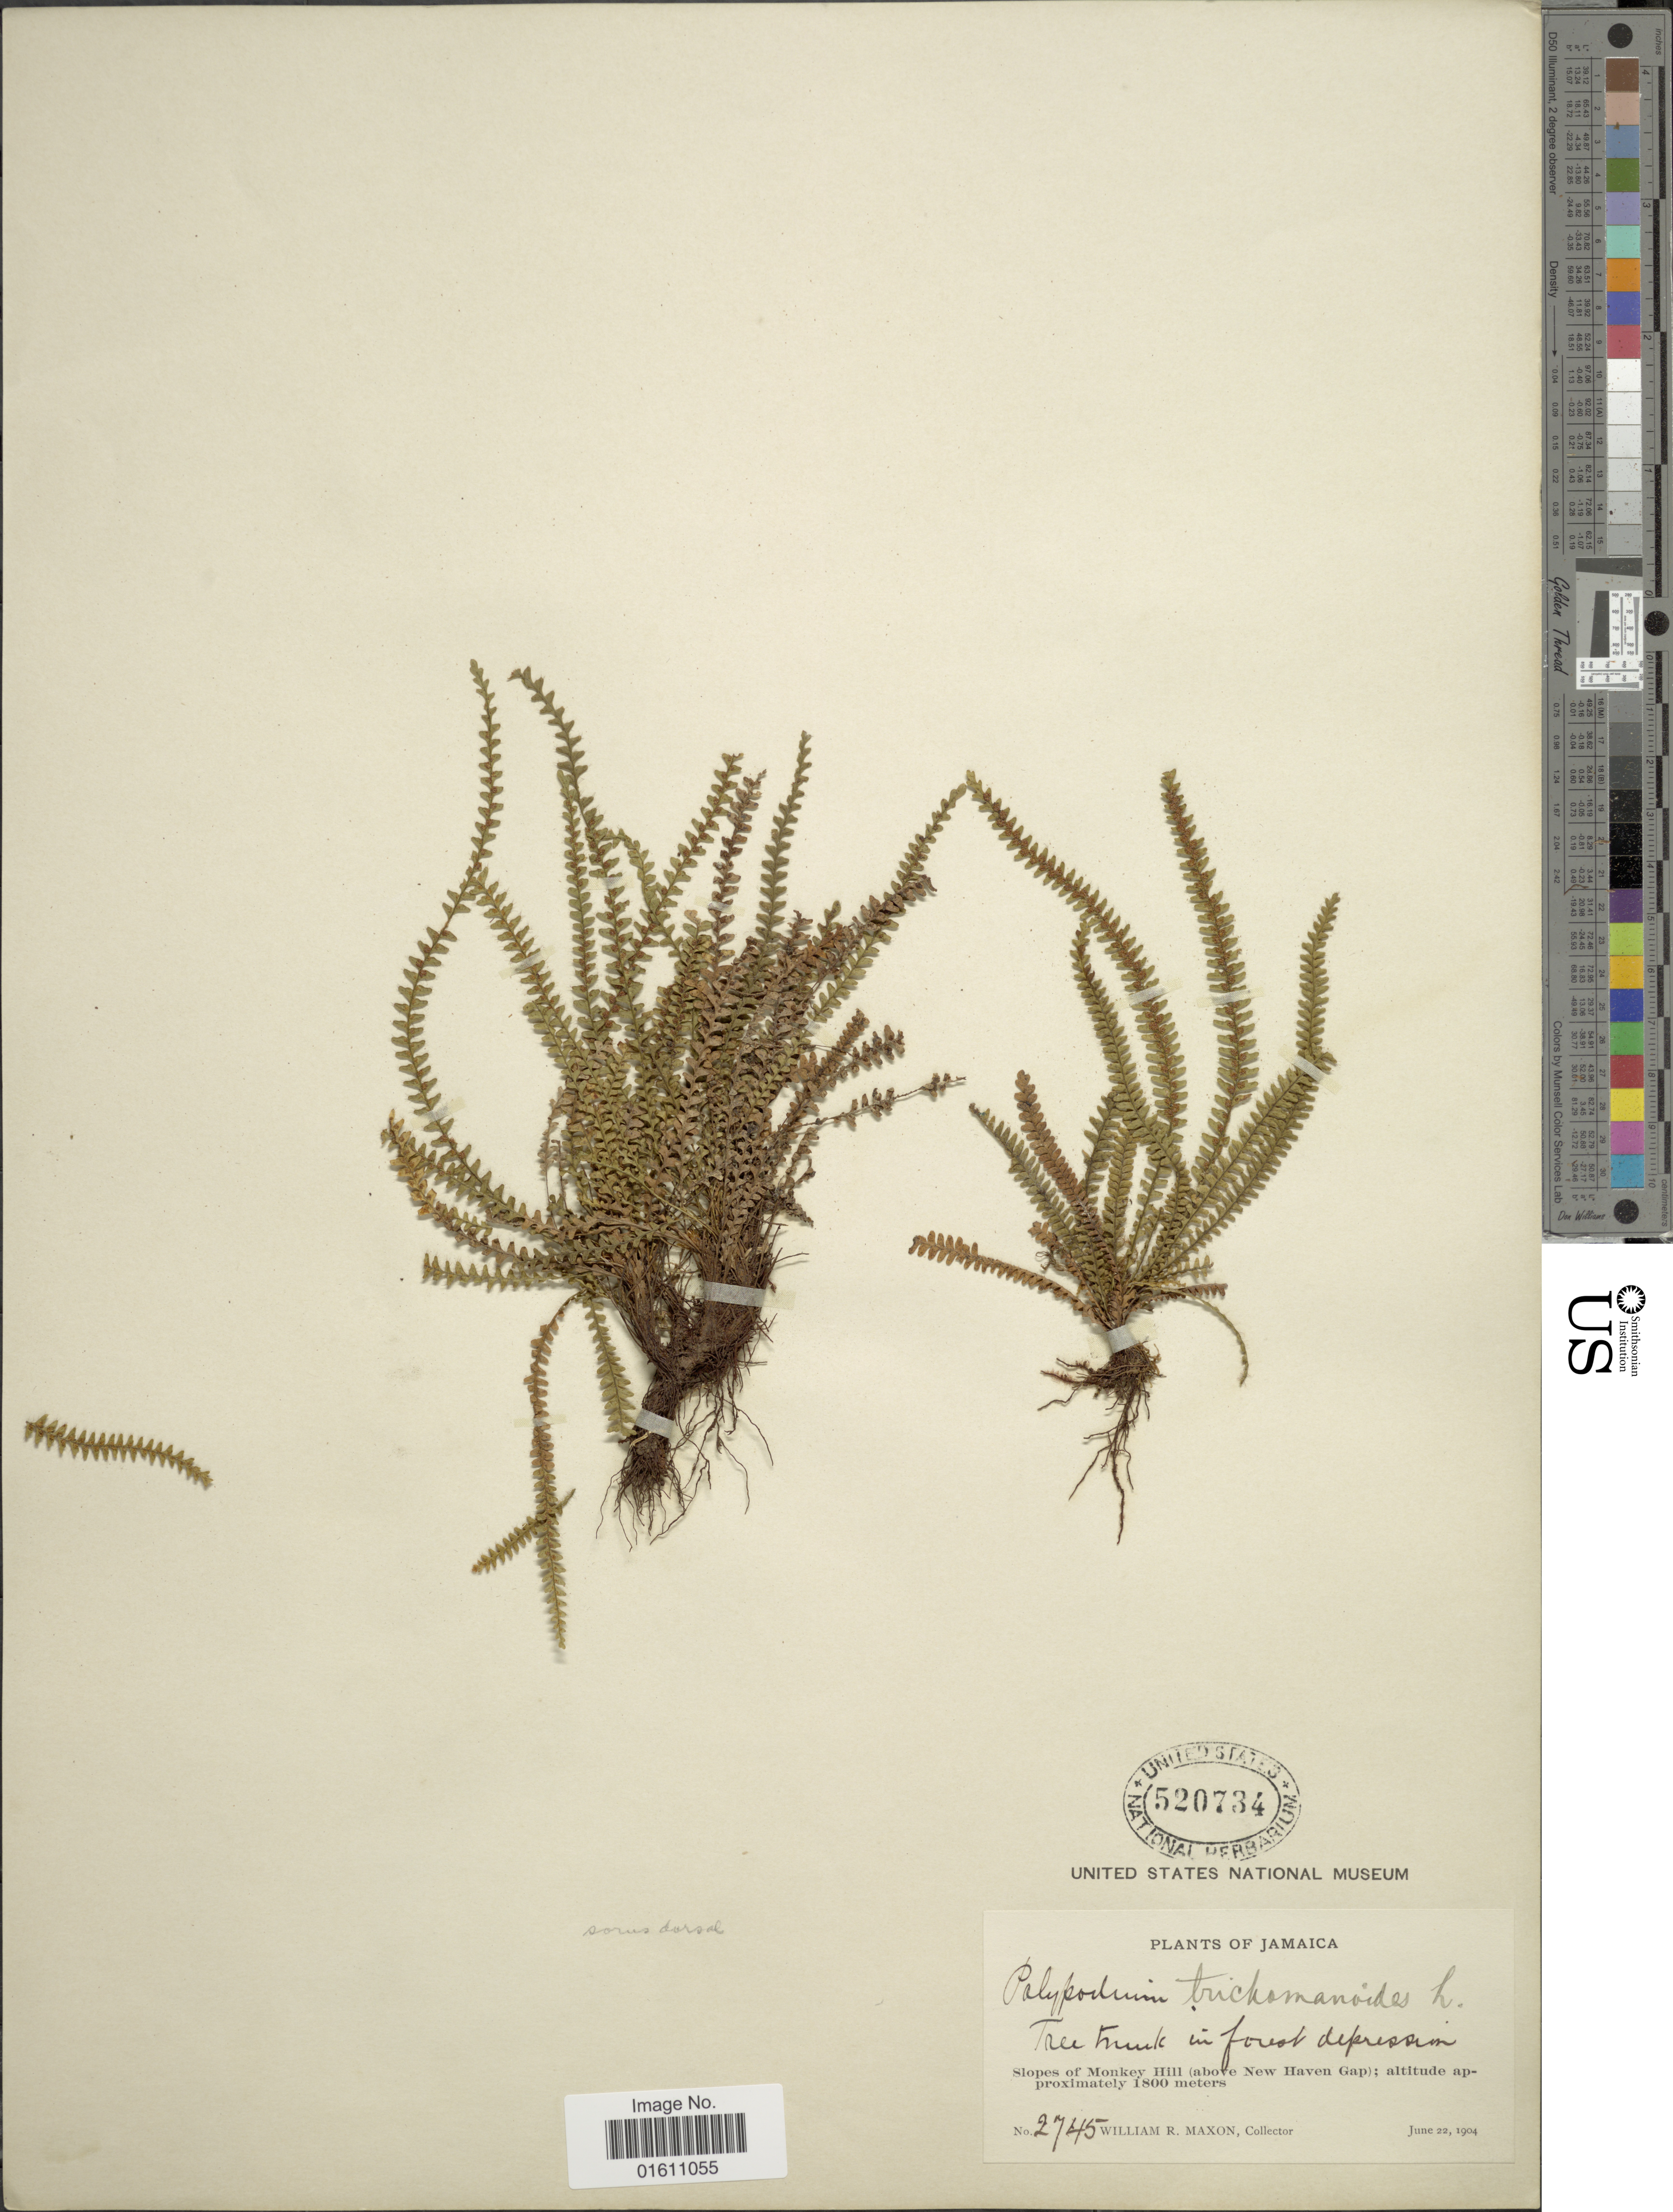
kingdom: Plantae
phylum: Tracheophyta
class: Polypodiopsida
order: Polypodiales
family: Polypodiaceae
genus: Moranopteris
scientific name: Moranopteris trichomanoides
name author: (Sw.) R. Y. Hirai & J. Prado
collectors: W. R. Maxon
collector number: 2745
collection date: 1904-06-22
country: Jamaica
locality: Slopes of Monkey Hill (above New Haven Gap)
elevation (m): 1800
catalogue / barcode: US 520734